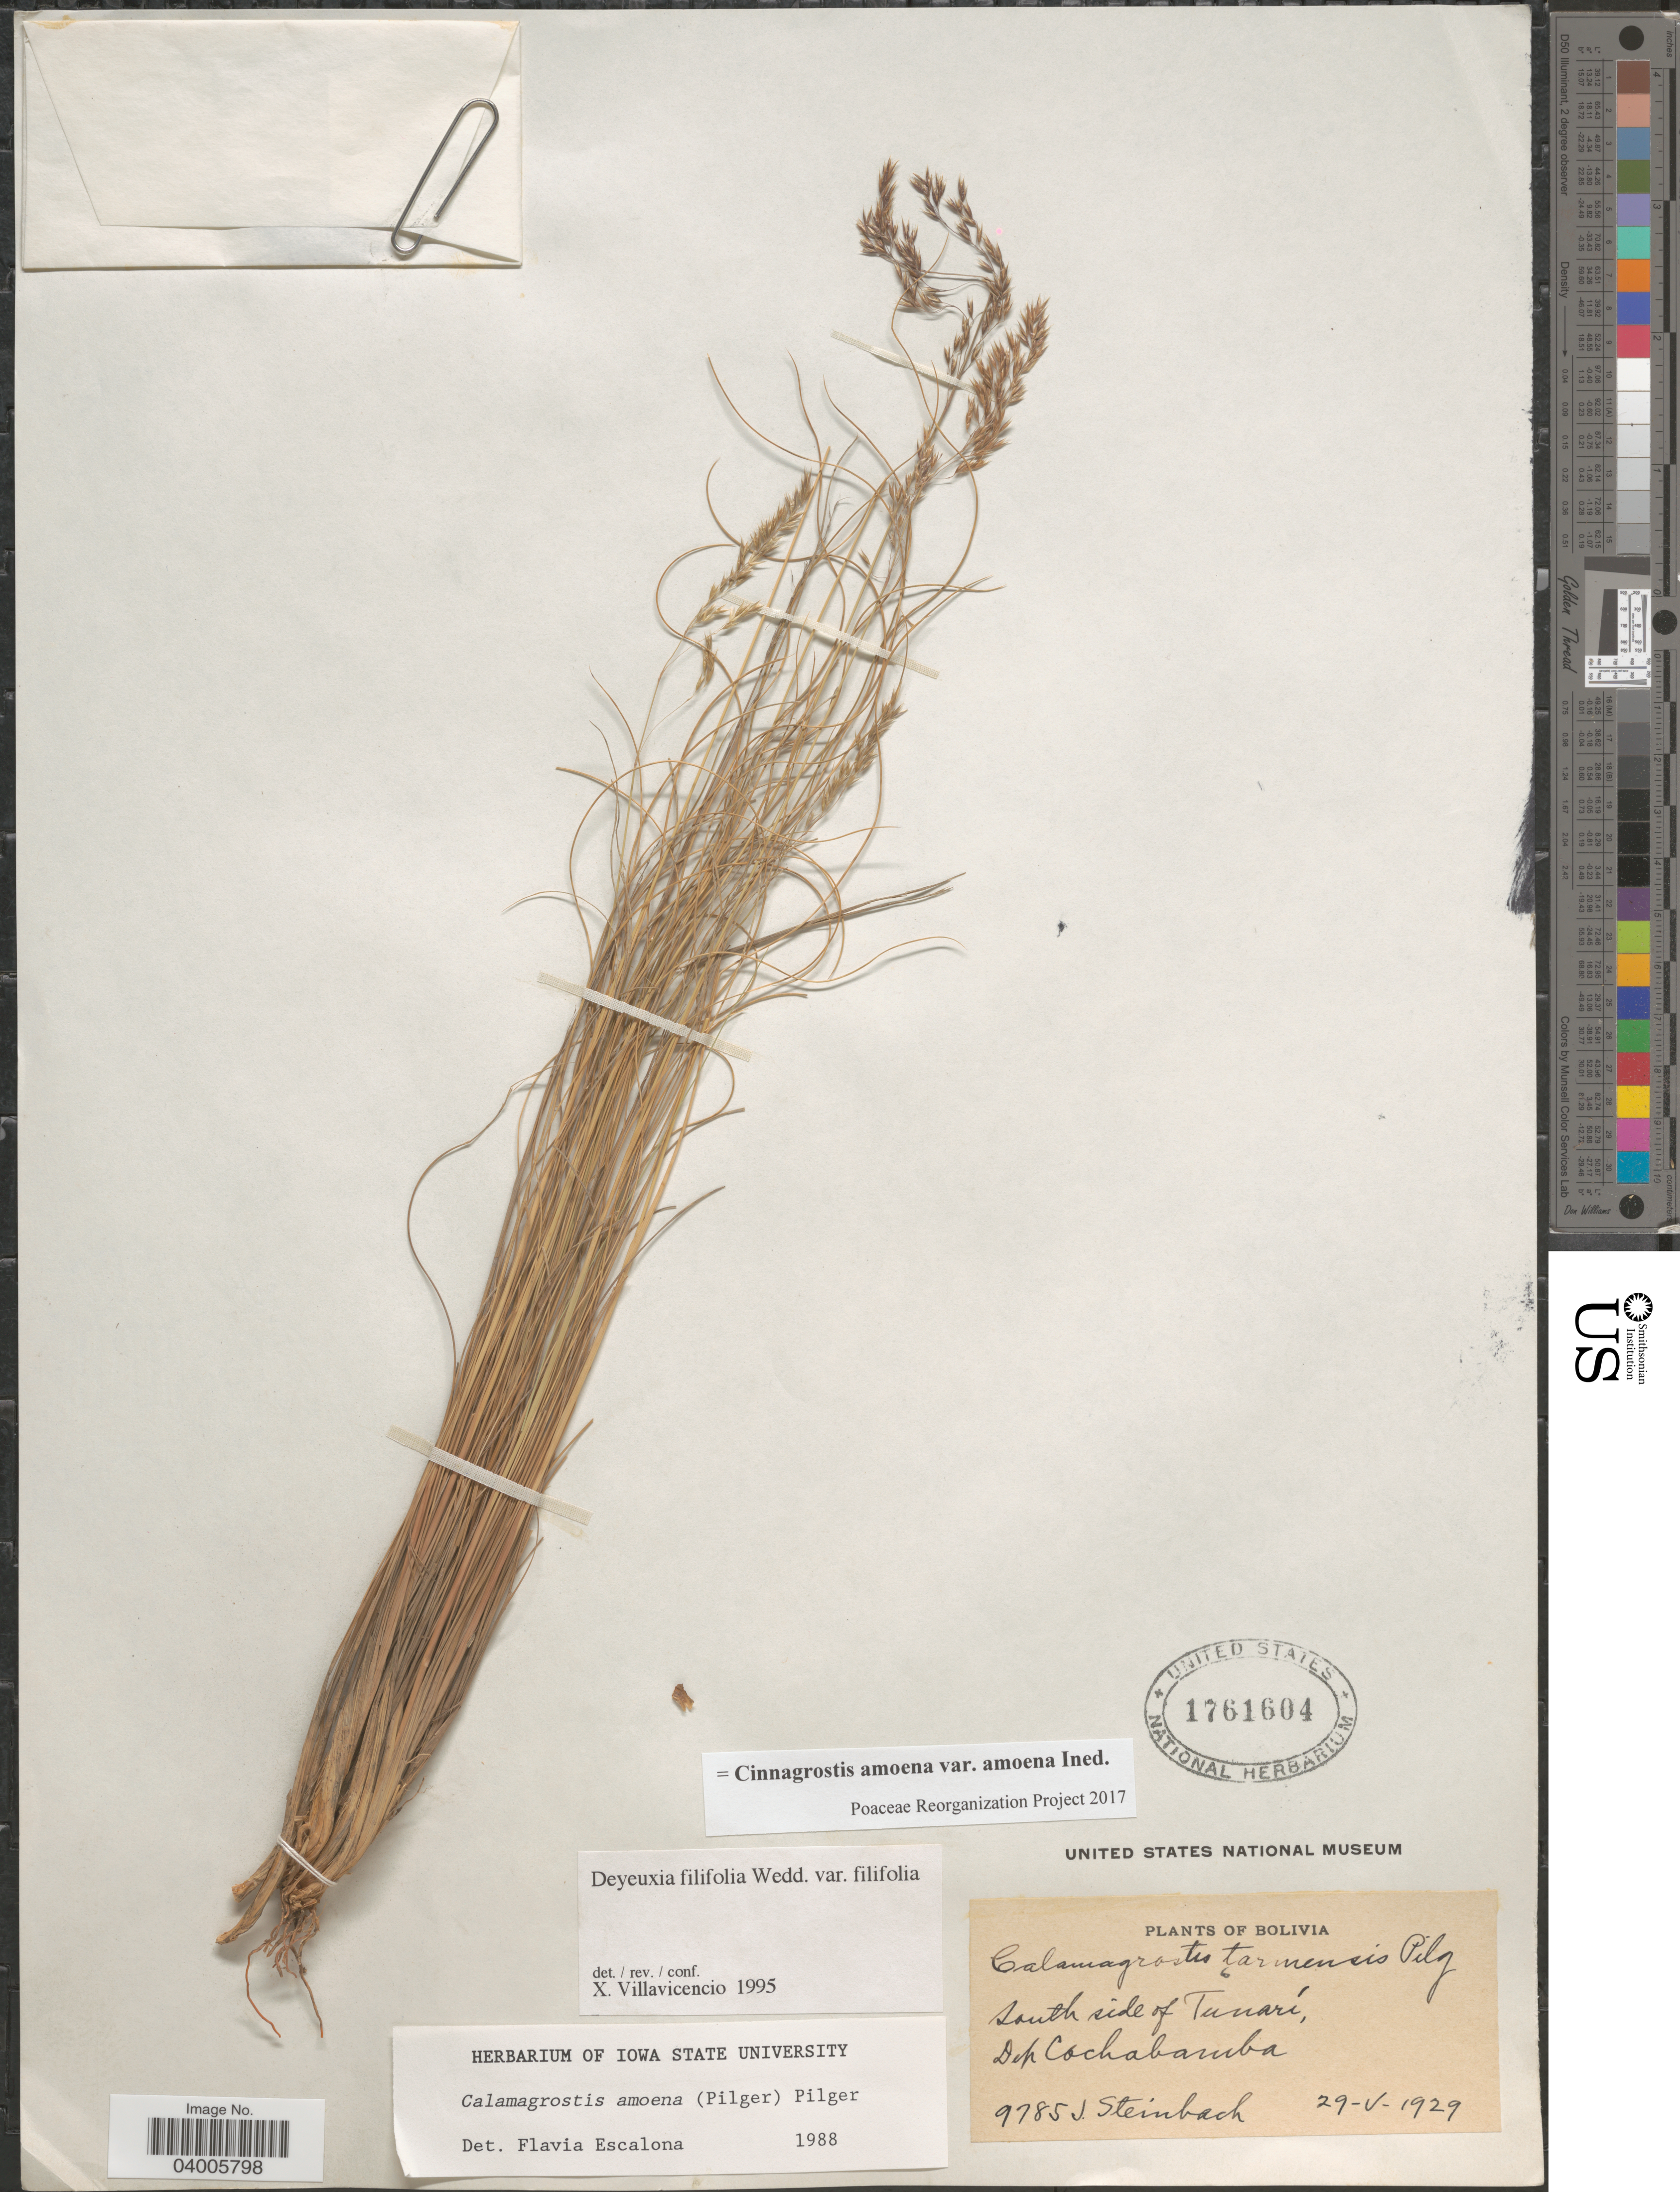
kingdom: Plantae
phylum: Tracheophyta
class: Liliopsida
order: Poales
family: Poaceae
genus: Cinnagrostis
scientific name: Cinnagrostis filifolia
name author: (Wedd.) P.M. Peterson et al.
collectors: J. Steinbach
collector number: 9785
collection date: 1929-05-29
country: Bolivia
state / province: Cochabamba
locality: South side of Tunarí, Dep Cochabamba.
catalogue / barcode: US 1761604